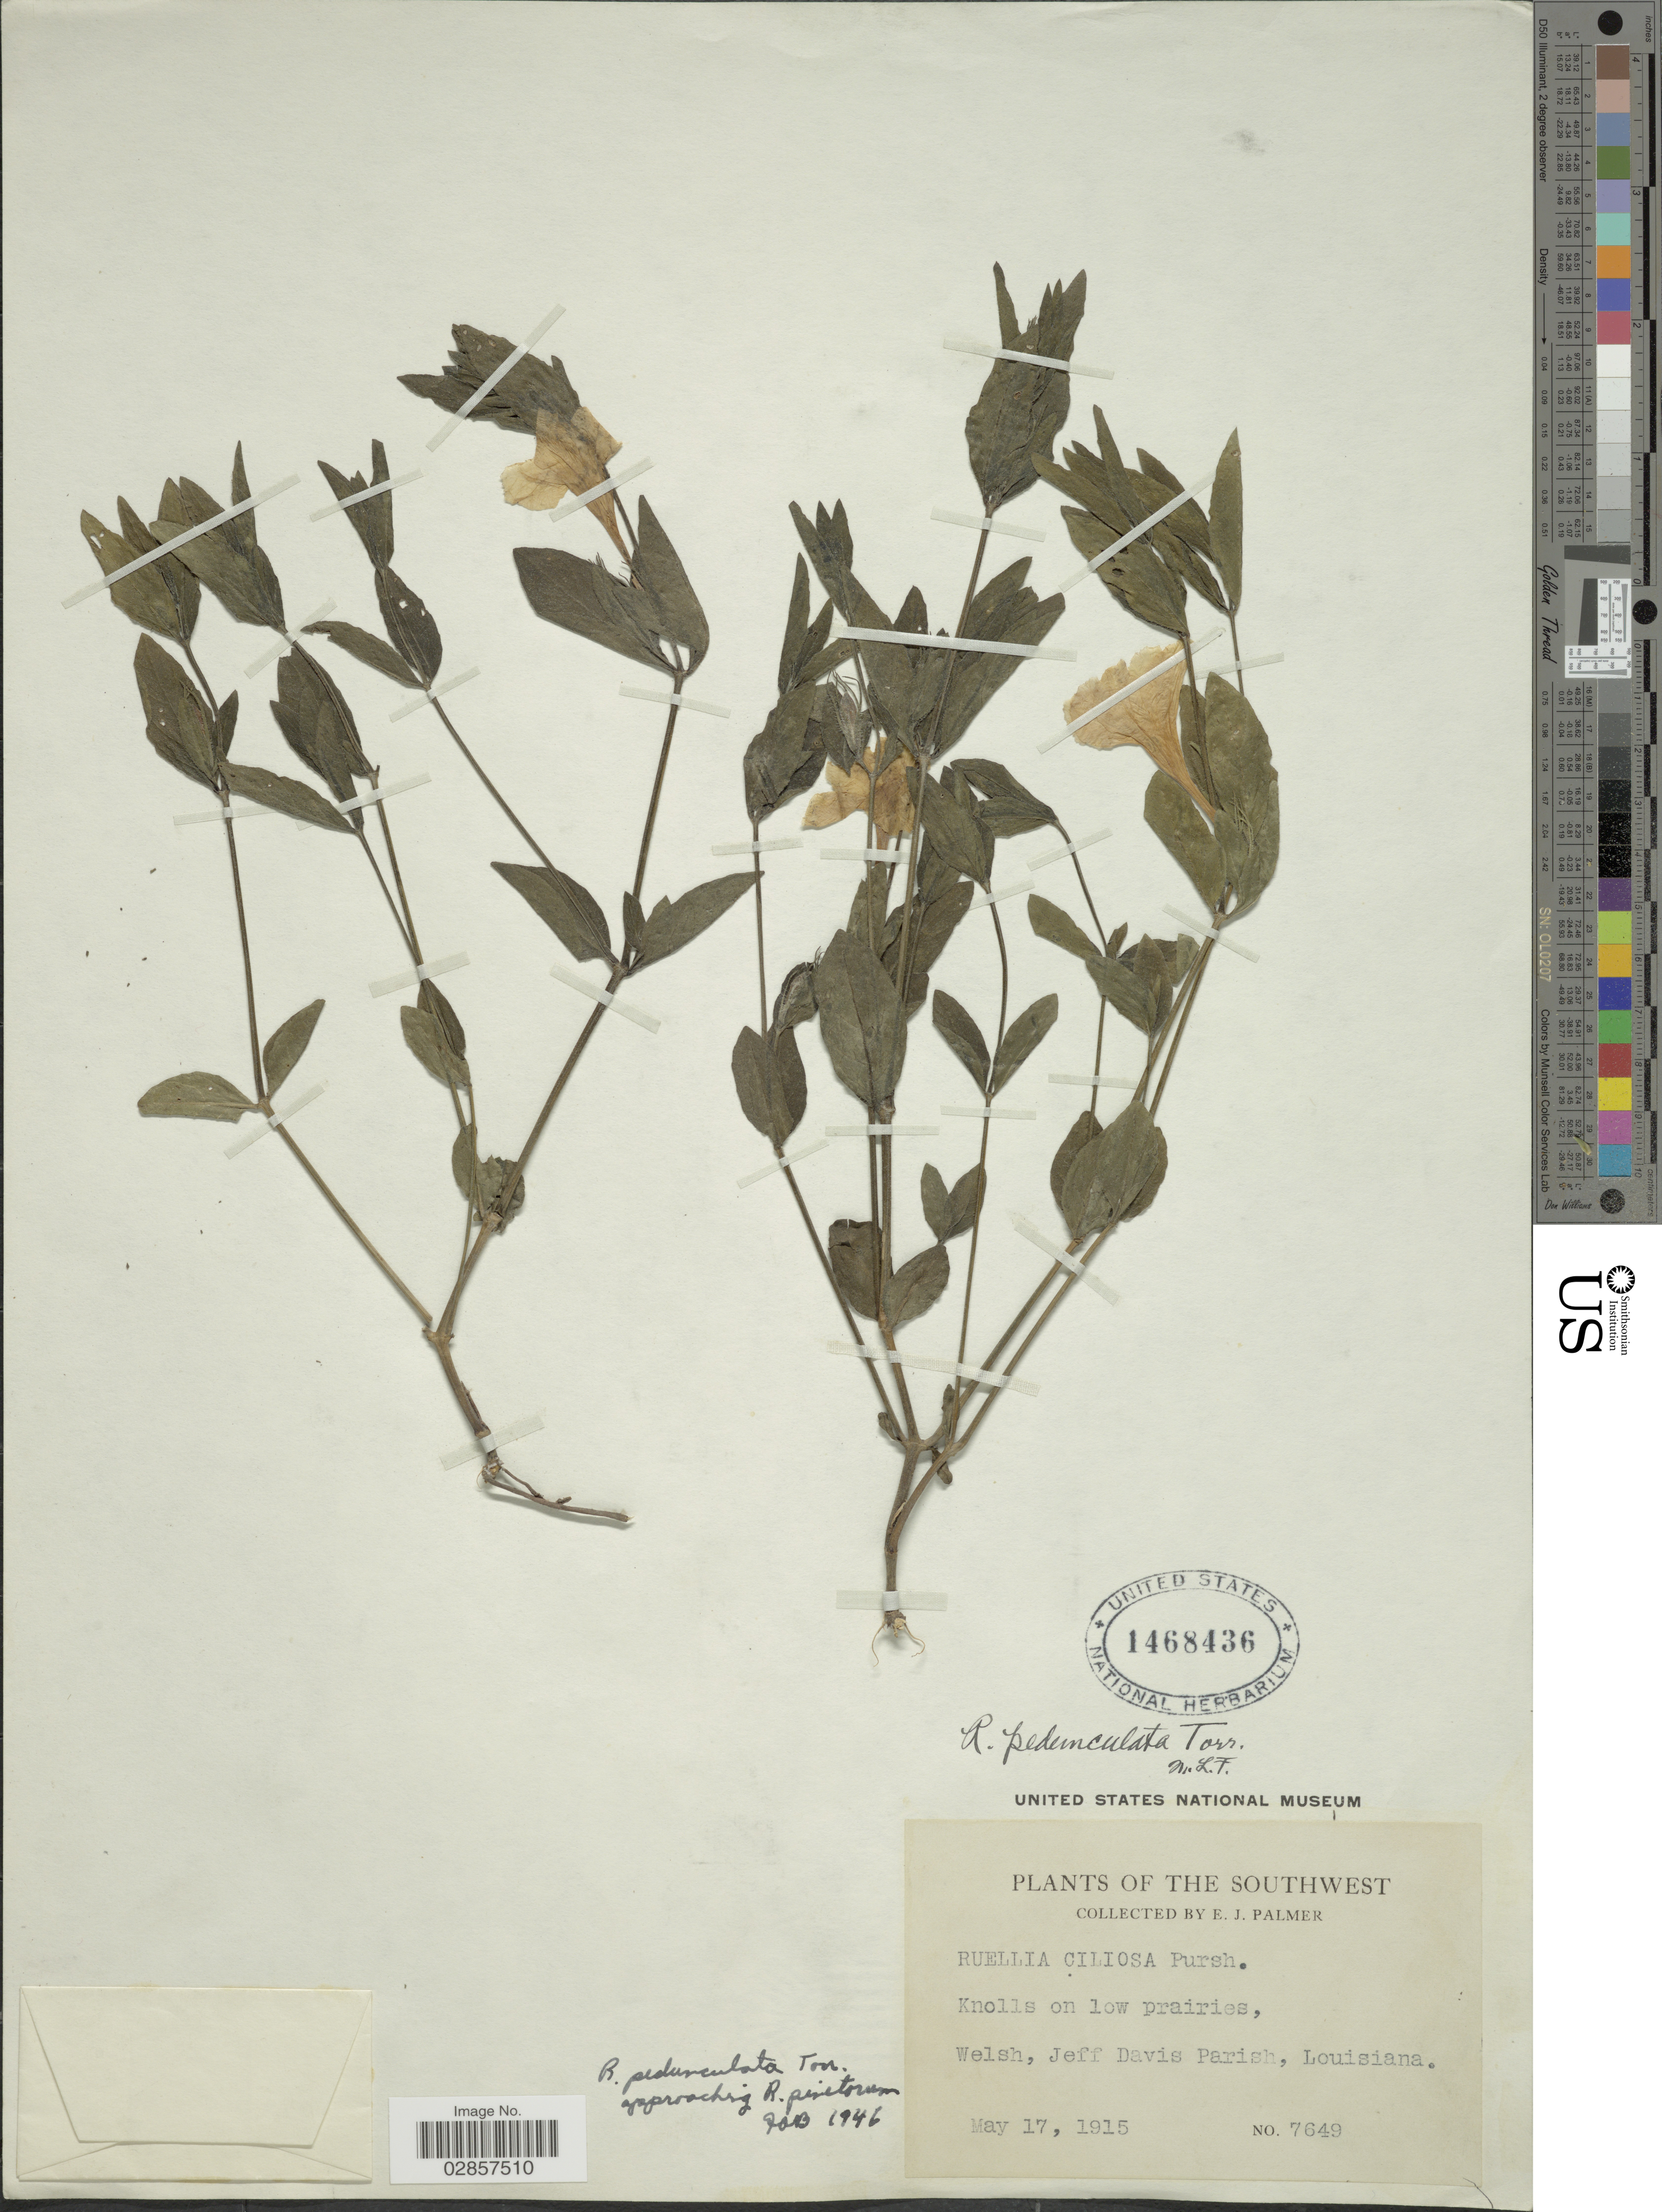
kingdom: Plantae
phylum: Tracheophyta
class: Magnoliopsida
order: Lamiales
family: Acanthaceae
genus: Ruellia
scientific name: Ruellia pinetorum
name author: Fernald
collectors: E. J. Palmer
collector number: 7649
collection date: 1915-05-17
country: United States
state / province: Louisiana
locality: Welsh, Jeff Davis Parish, Louisiana.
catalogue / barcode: US 1468436